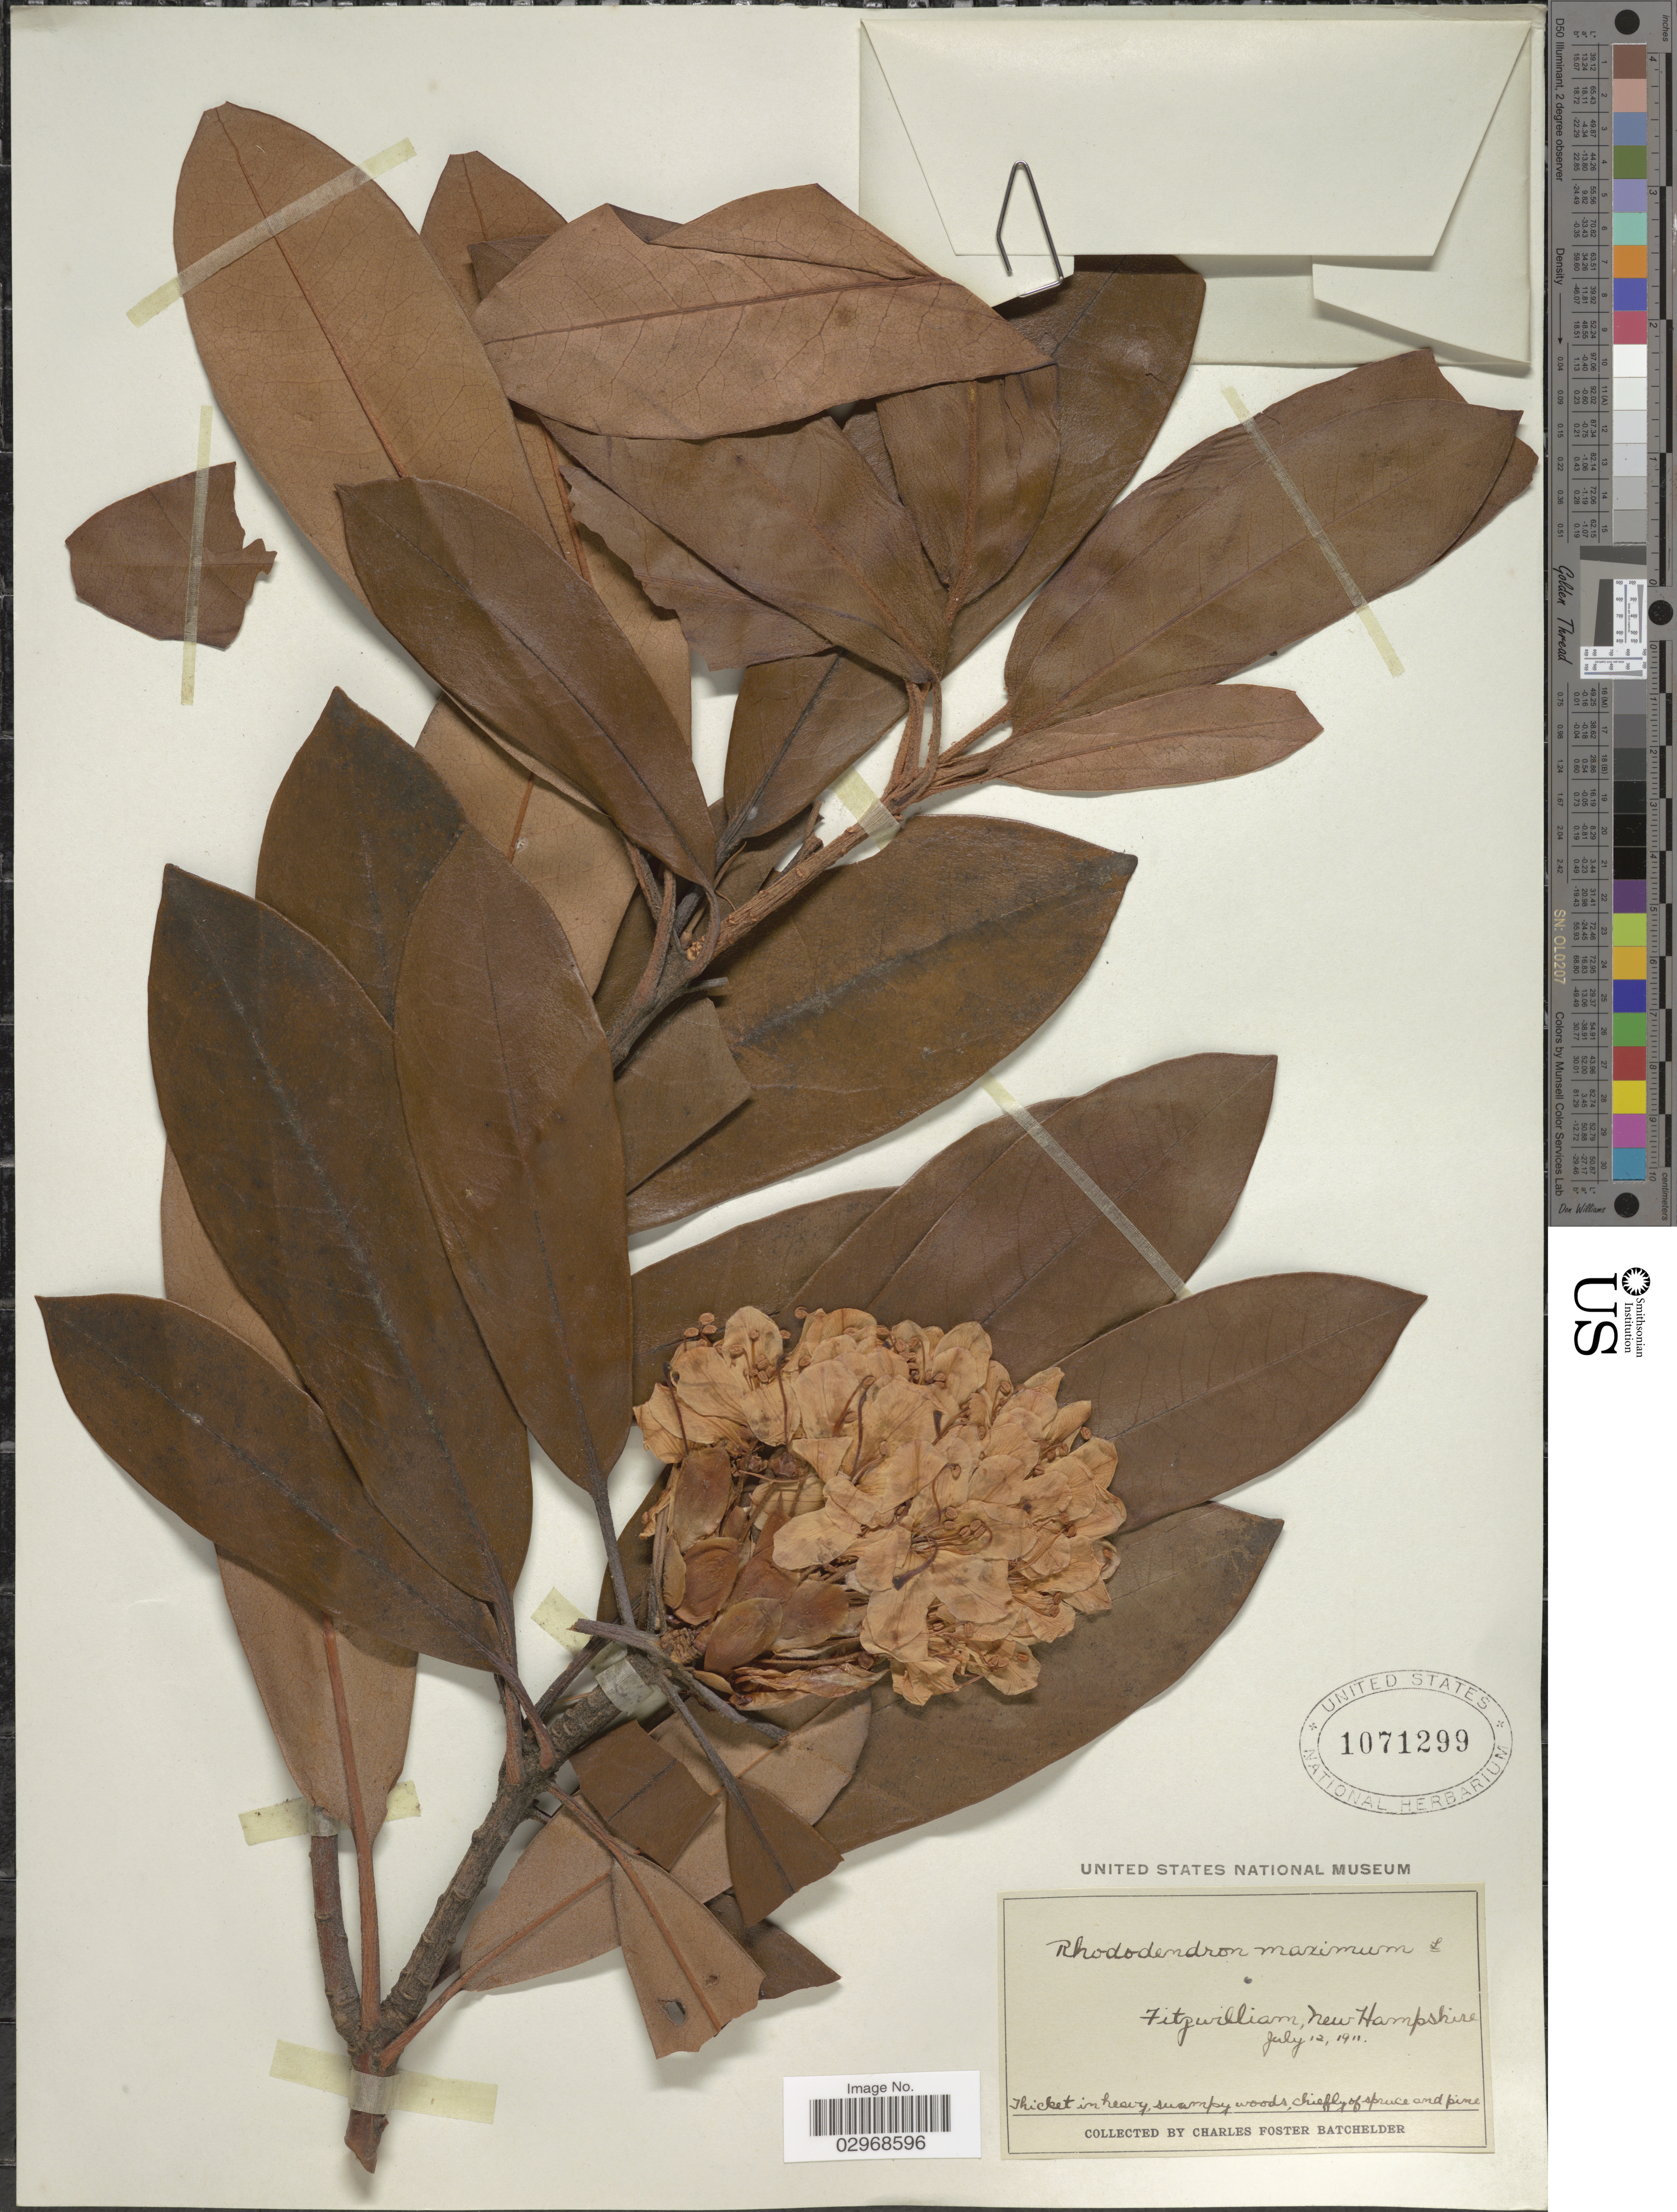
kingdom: Plantae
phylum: Tracheophyta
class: Magnoliopsida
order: Ericales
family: Ericaceae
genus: Rhododendron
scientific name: Rhododendron maximum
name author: L.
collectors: C. Batchelder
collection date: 1911-07-12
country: United States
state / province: New Hampshire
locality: Fitzwilliam.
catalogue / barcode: US 1071299